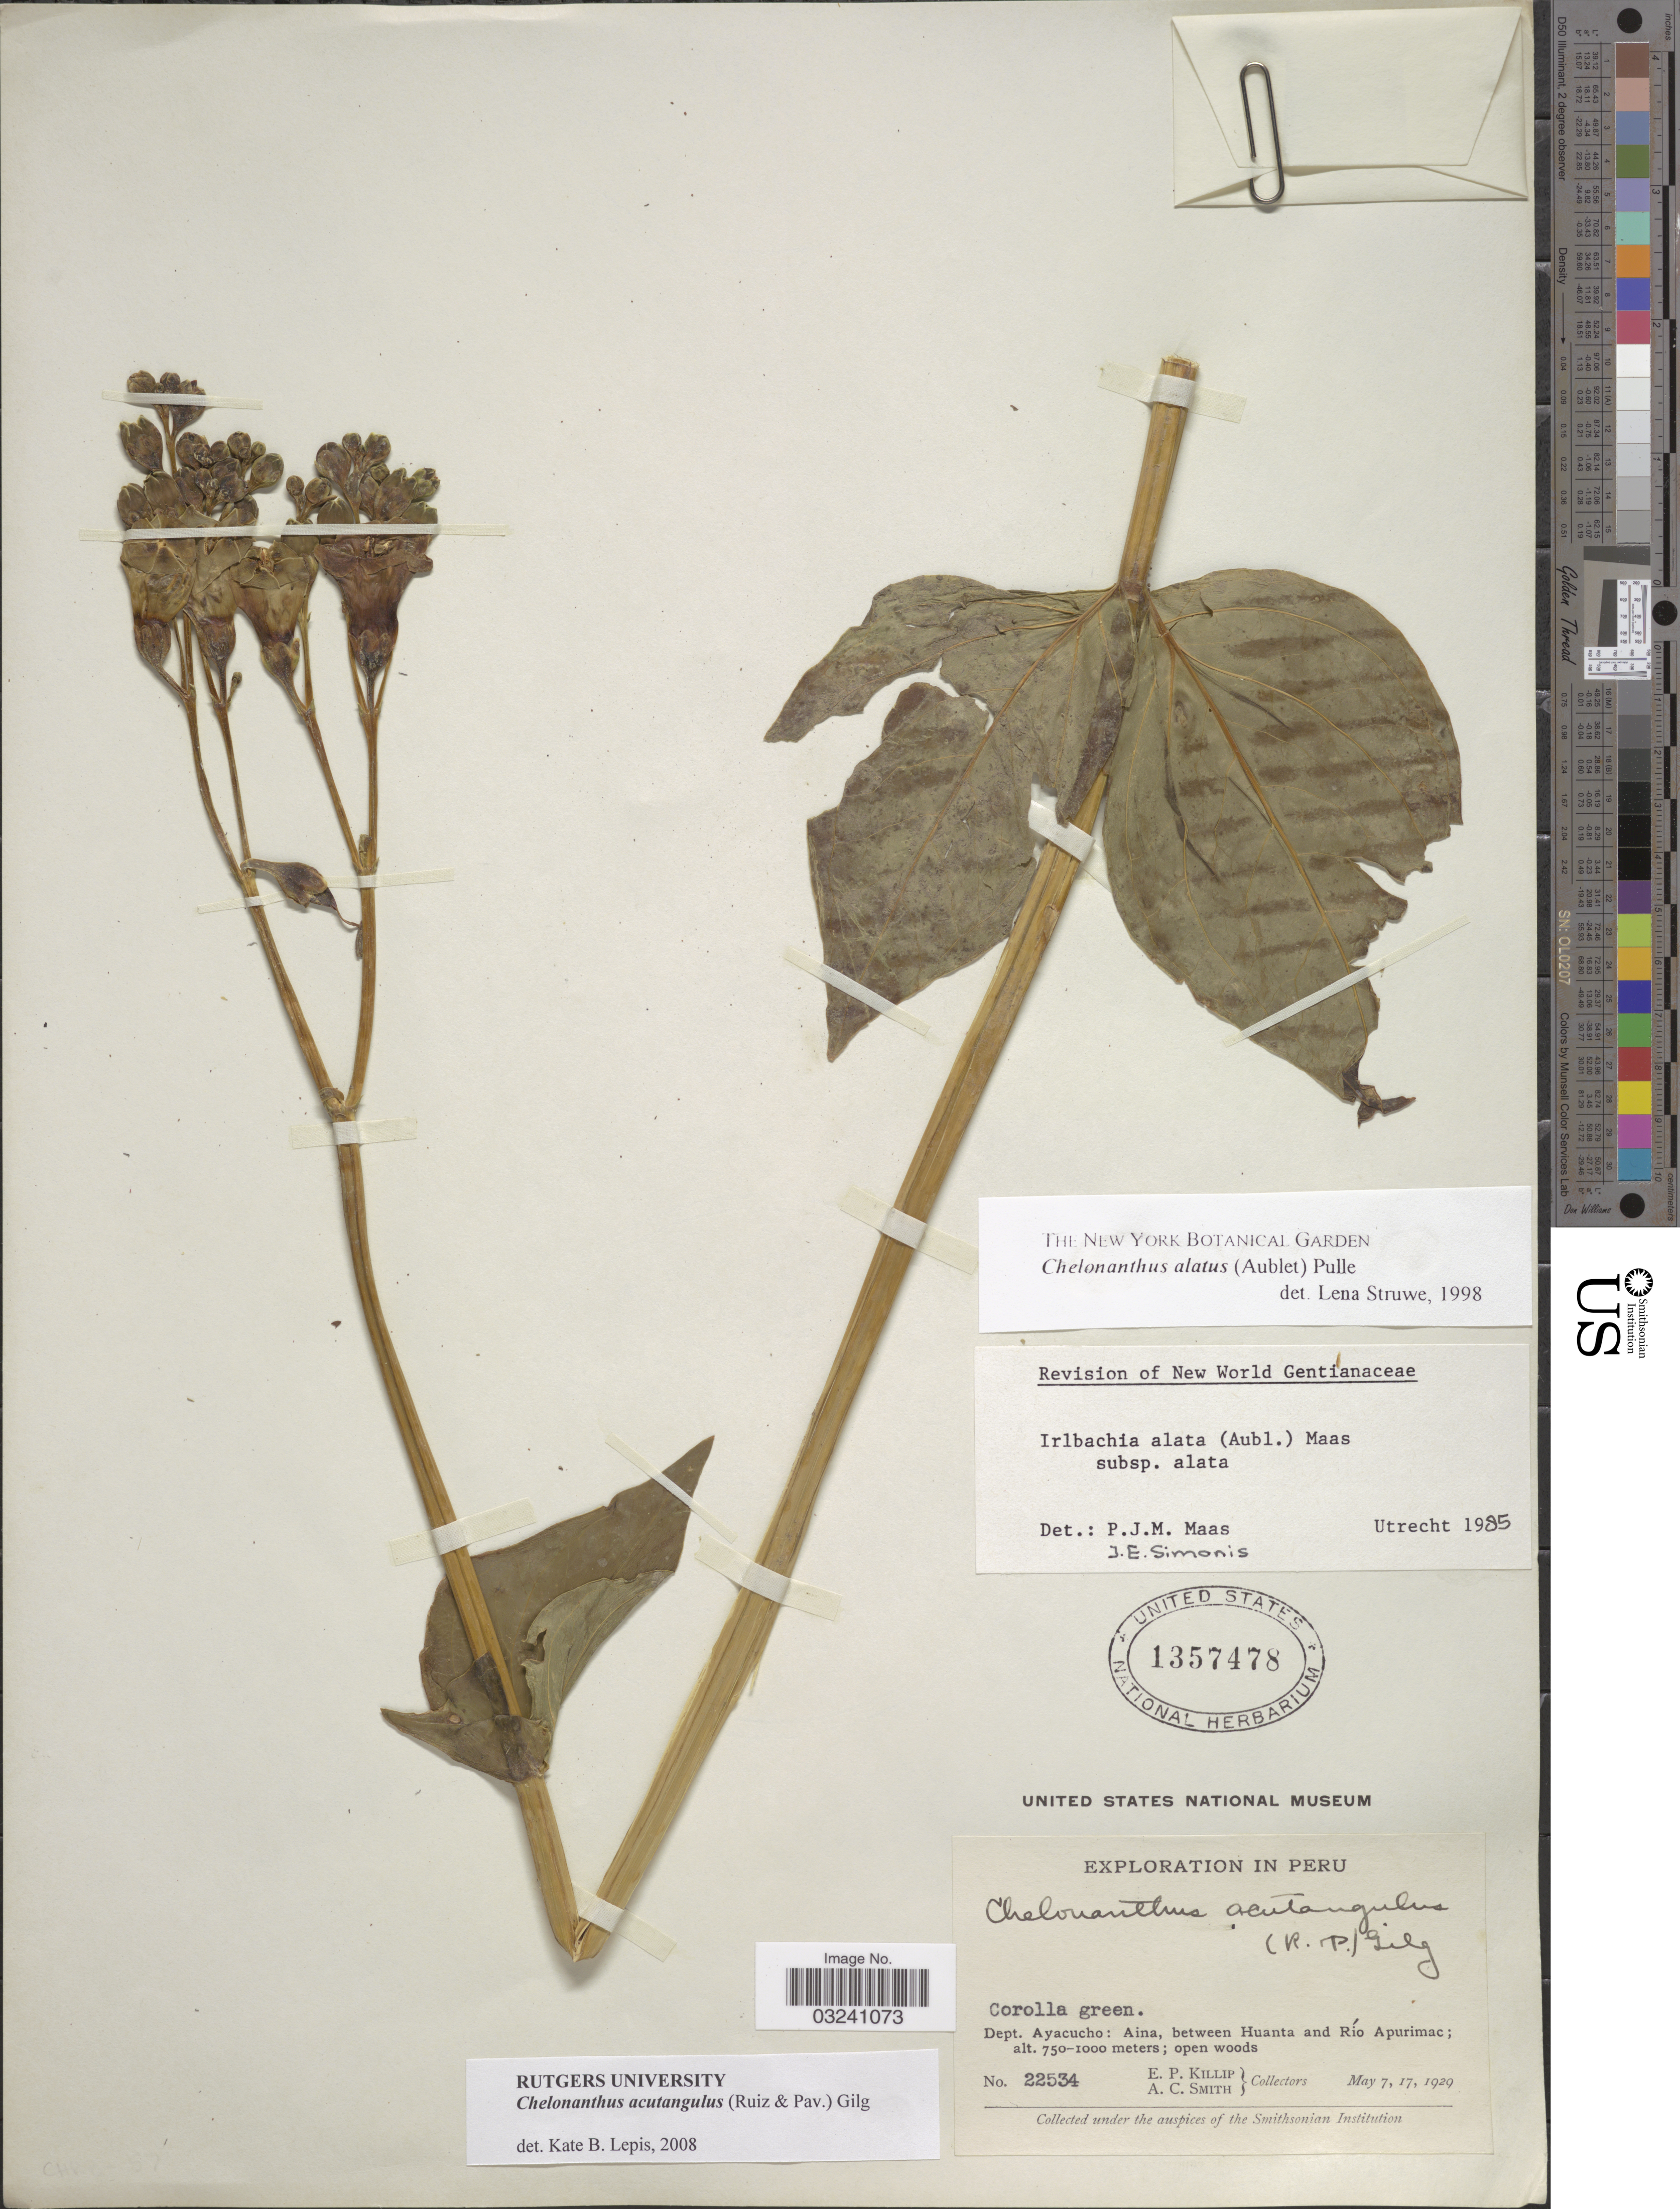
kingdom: Plantae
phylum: Tracheophyta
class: Magnoliopsida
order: Gentianales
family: Gentianaceae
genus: Chelonanthus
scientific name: Chelonanthus acutangulus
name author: (Ruiz & Pav.) Gilg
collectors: E. P. Killip & A. C. Smith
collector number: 22534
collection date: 1929-05-07/1929-05-17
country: Peru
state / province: Ayacucho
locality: Dept. Ayacucho: Aina, between Huanta and Río Apurimac.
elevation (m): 750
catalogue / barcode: US 1357478